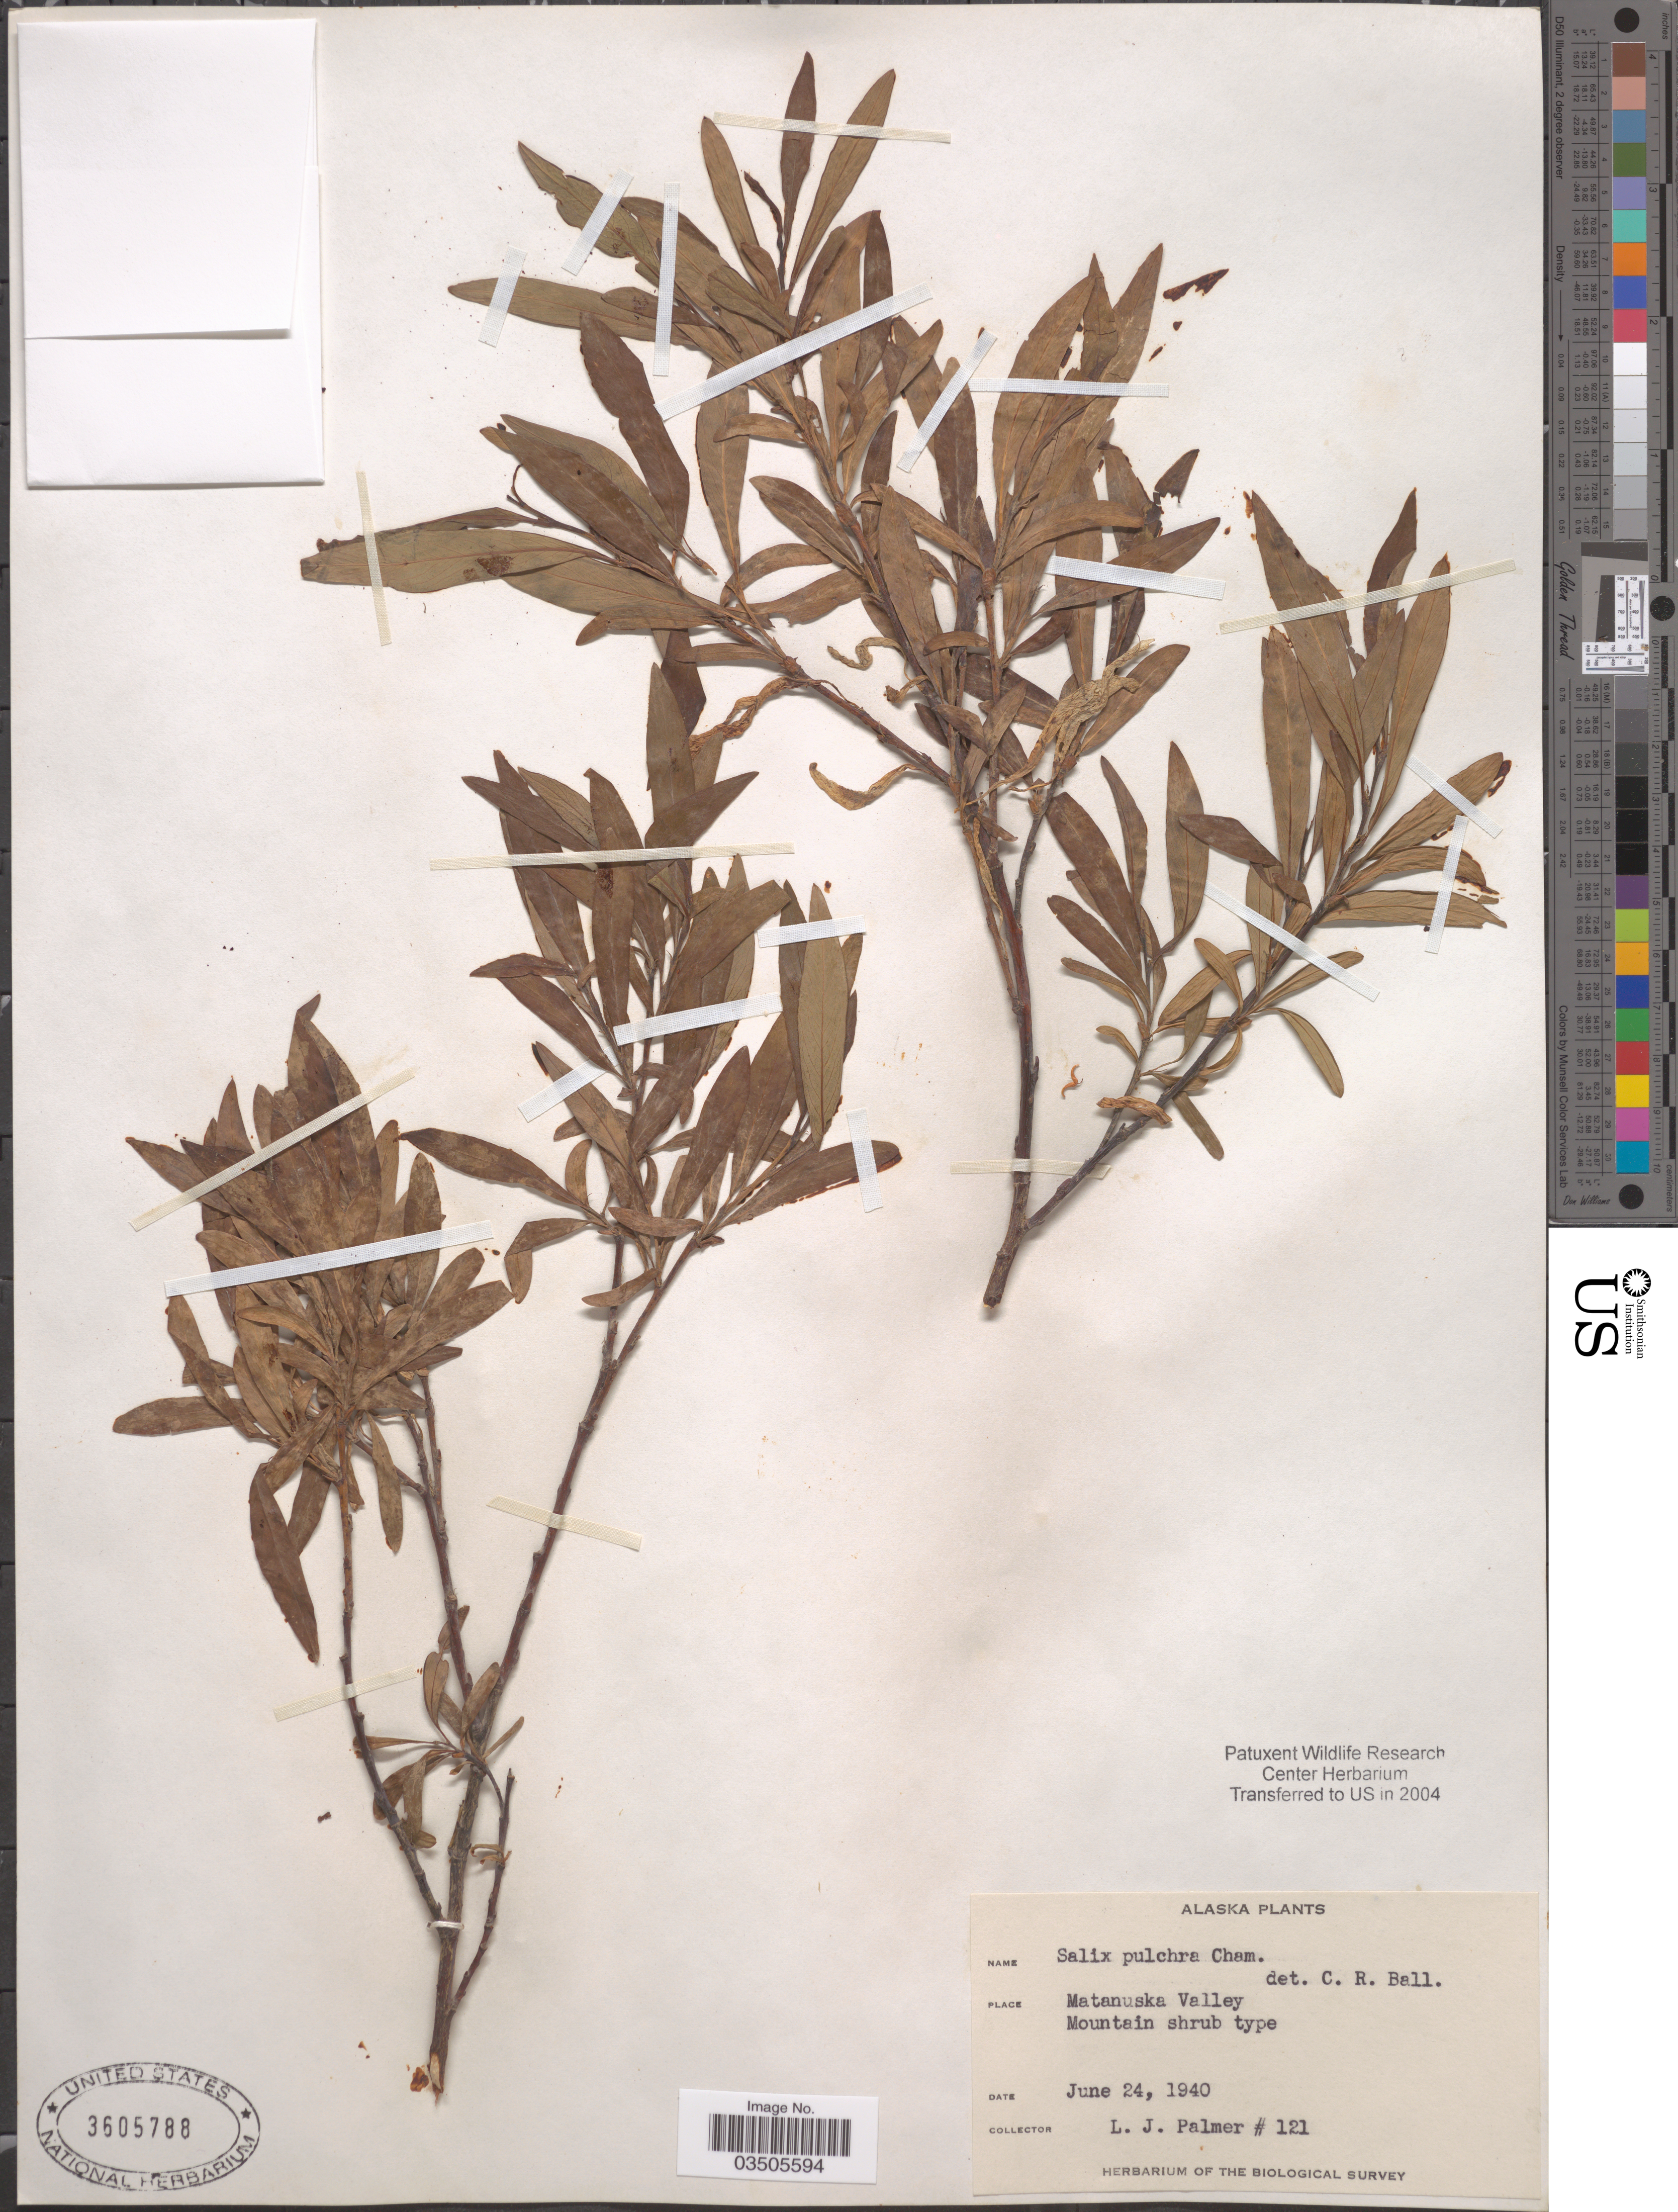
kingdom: Plantae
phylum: Tracheophyta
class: Magnoliopsida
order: Malpighiales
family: Salicaceae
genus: Salix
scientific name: Salix pulchra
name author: Cham.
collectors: L. J. Palmer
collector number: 121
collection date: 1940-06-24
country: United States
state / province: Alaska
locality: Matanuska Valley.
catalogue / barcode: US 3605788